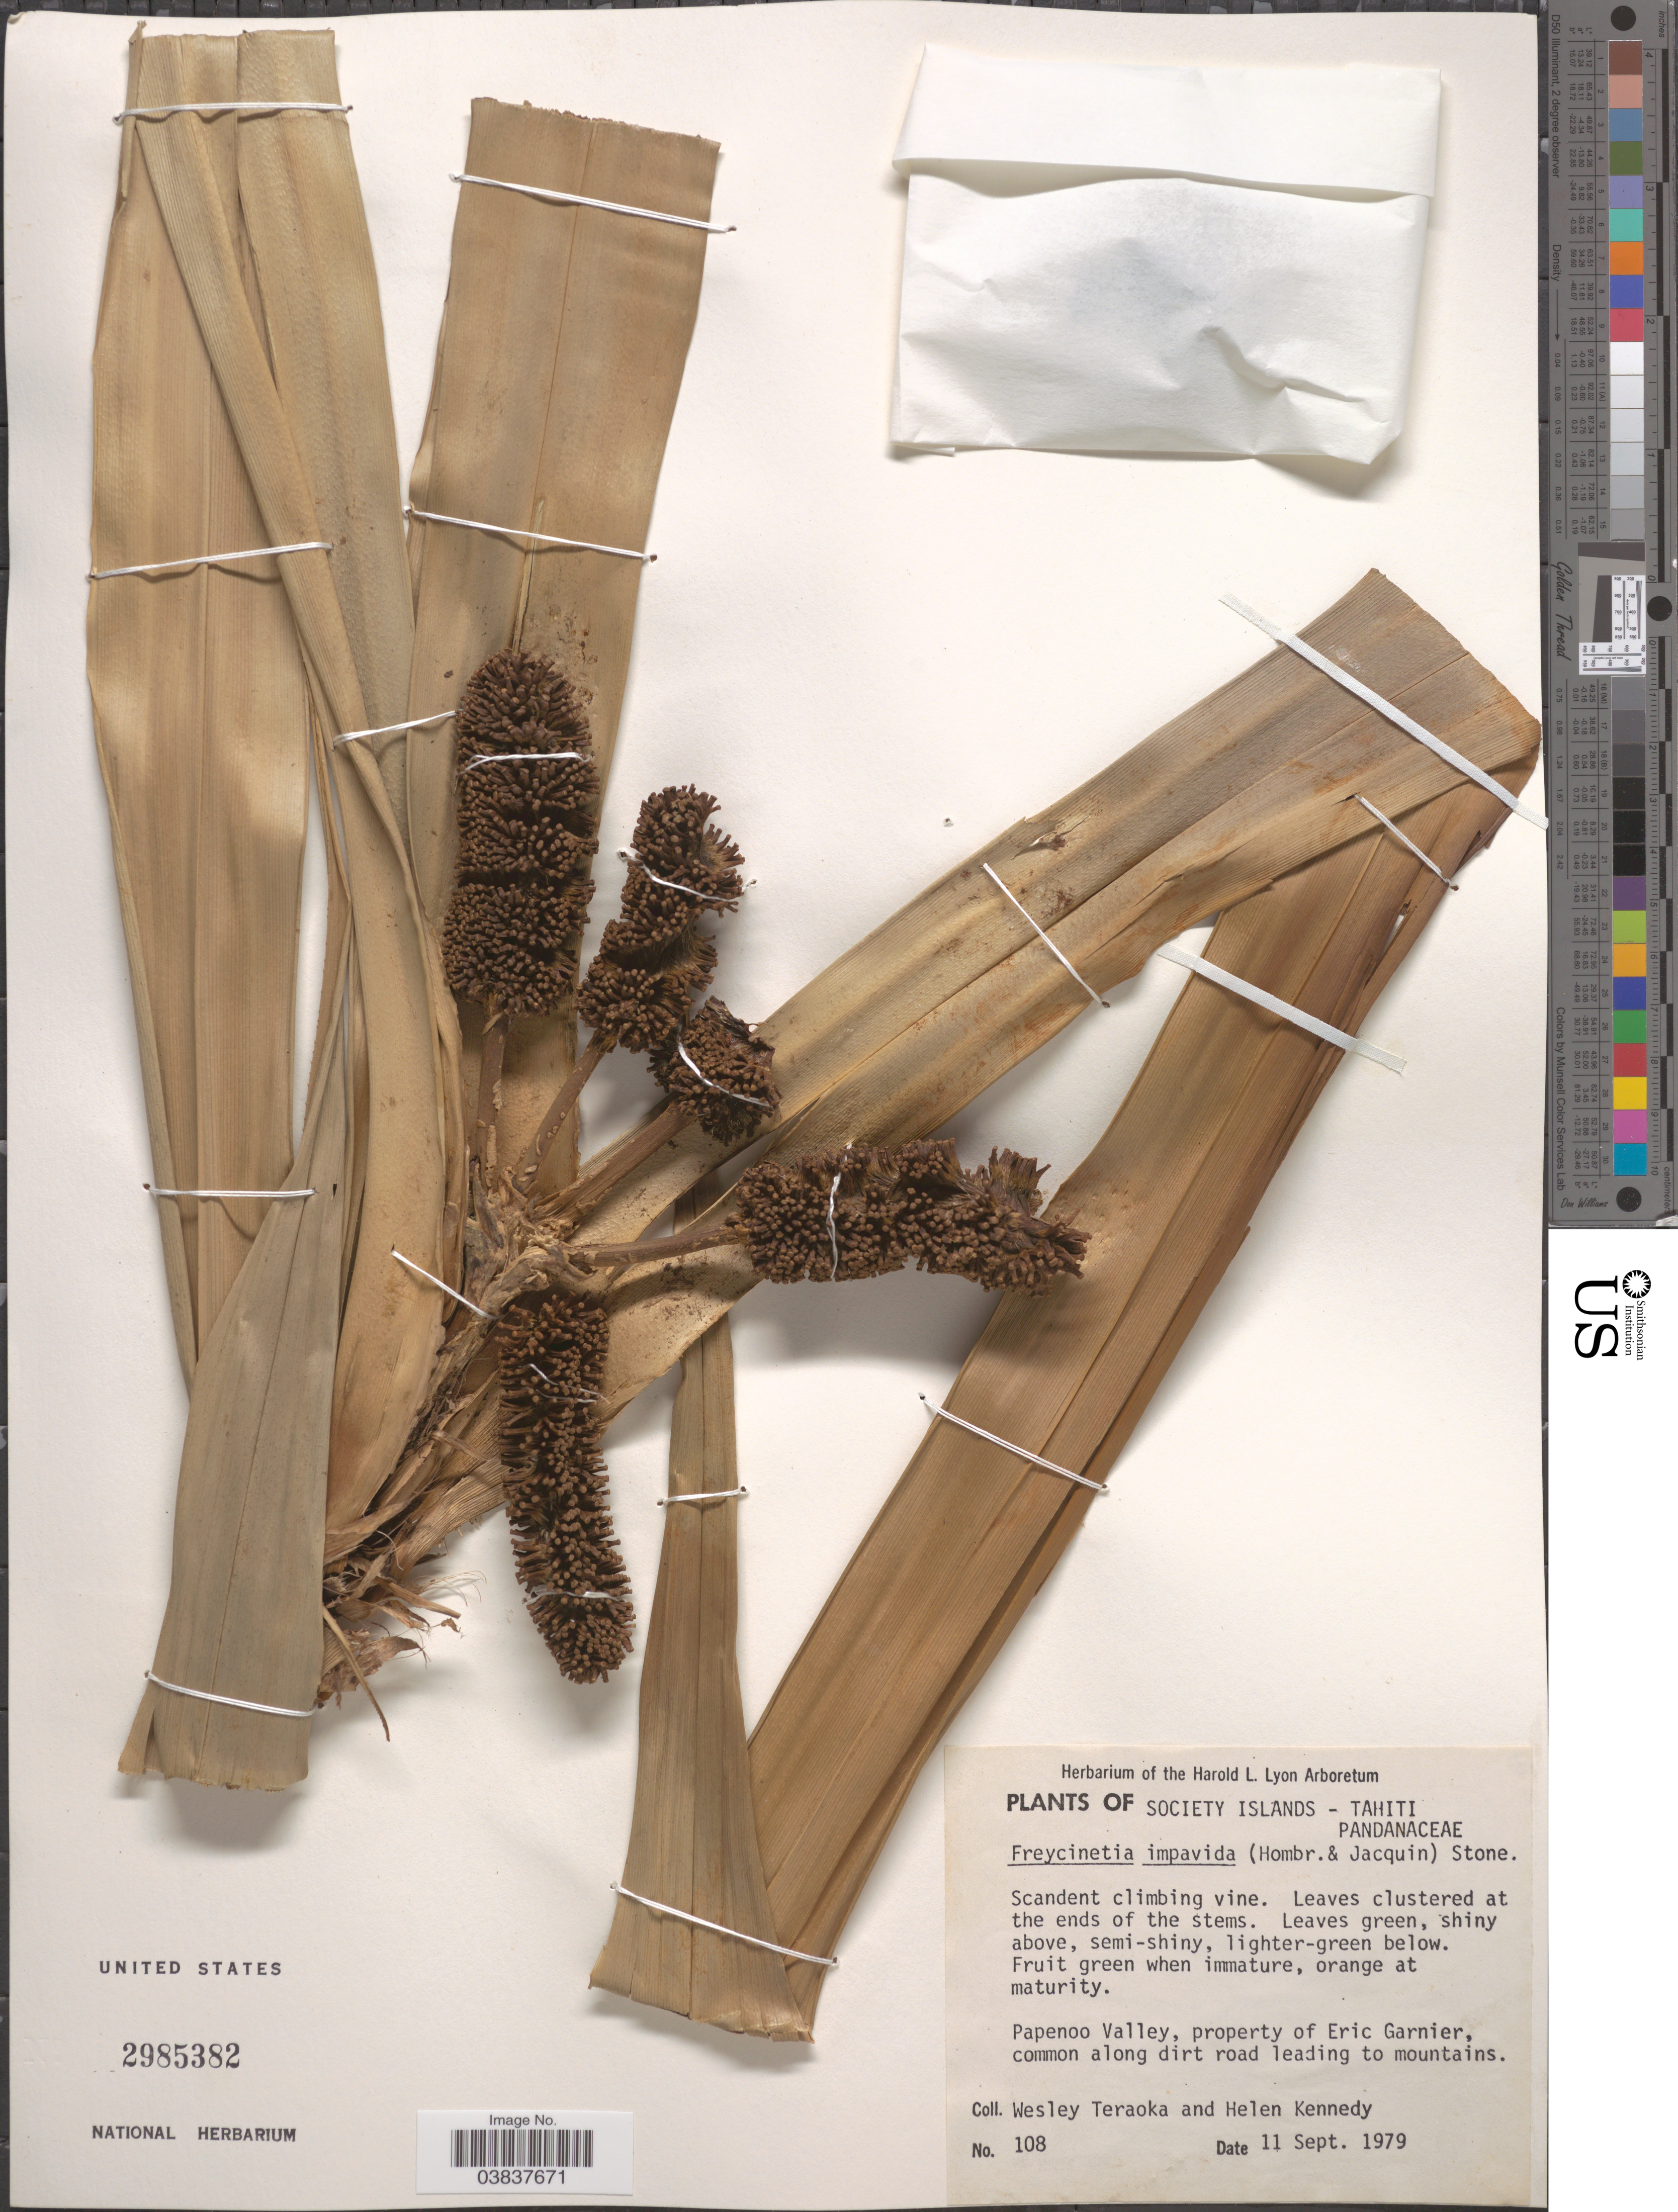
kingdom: Plantae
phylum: Tracheophyta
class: Liliopsida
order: Pandanales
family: Pandanaceae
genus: Freycinetia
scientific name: Freycinetia impavida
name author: (Hombr. & Jacquinot ex Decne.) B.C. Stone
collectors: W. Teraoka & H. Kennedy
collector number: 108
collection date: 1979-09-11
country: French Polynesia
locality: Society Islands - Tahiti. Papenoo Valley, property of Eric Garnier.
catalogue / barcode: US 2985382